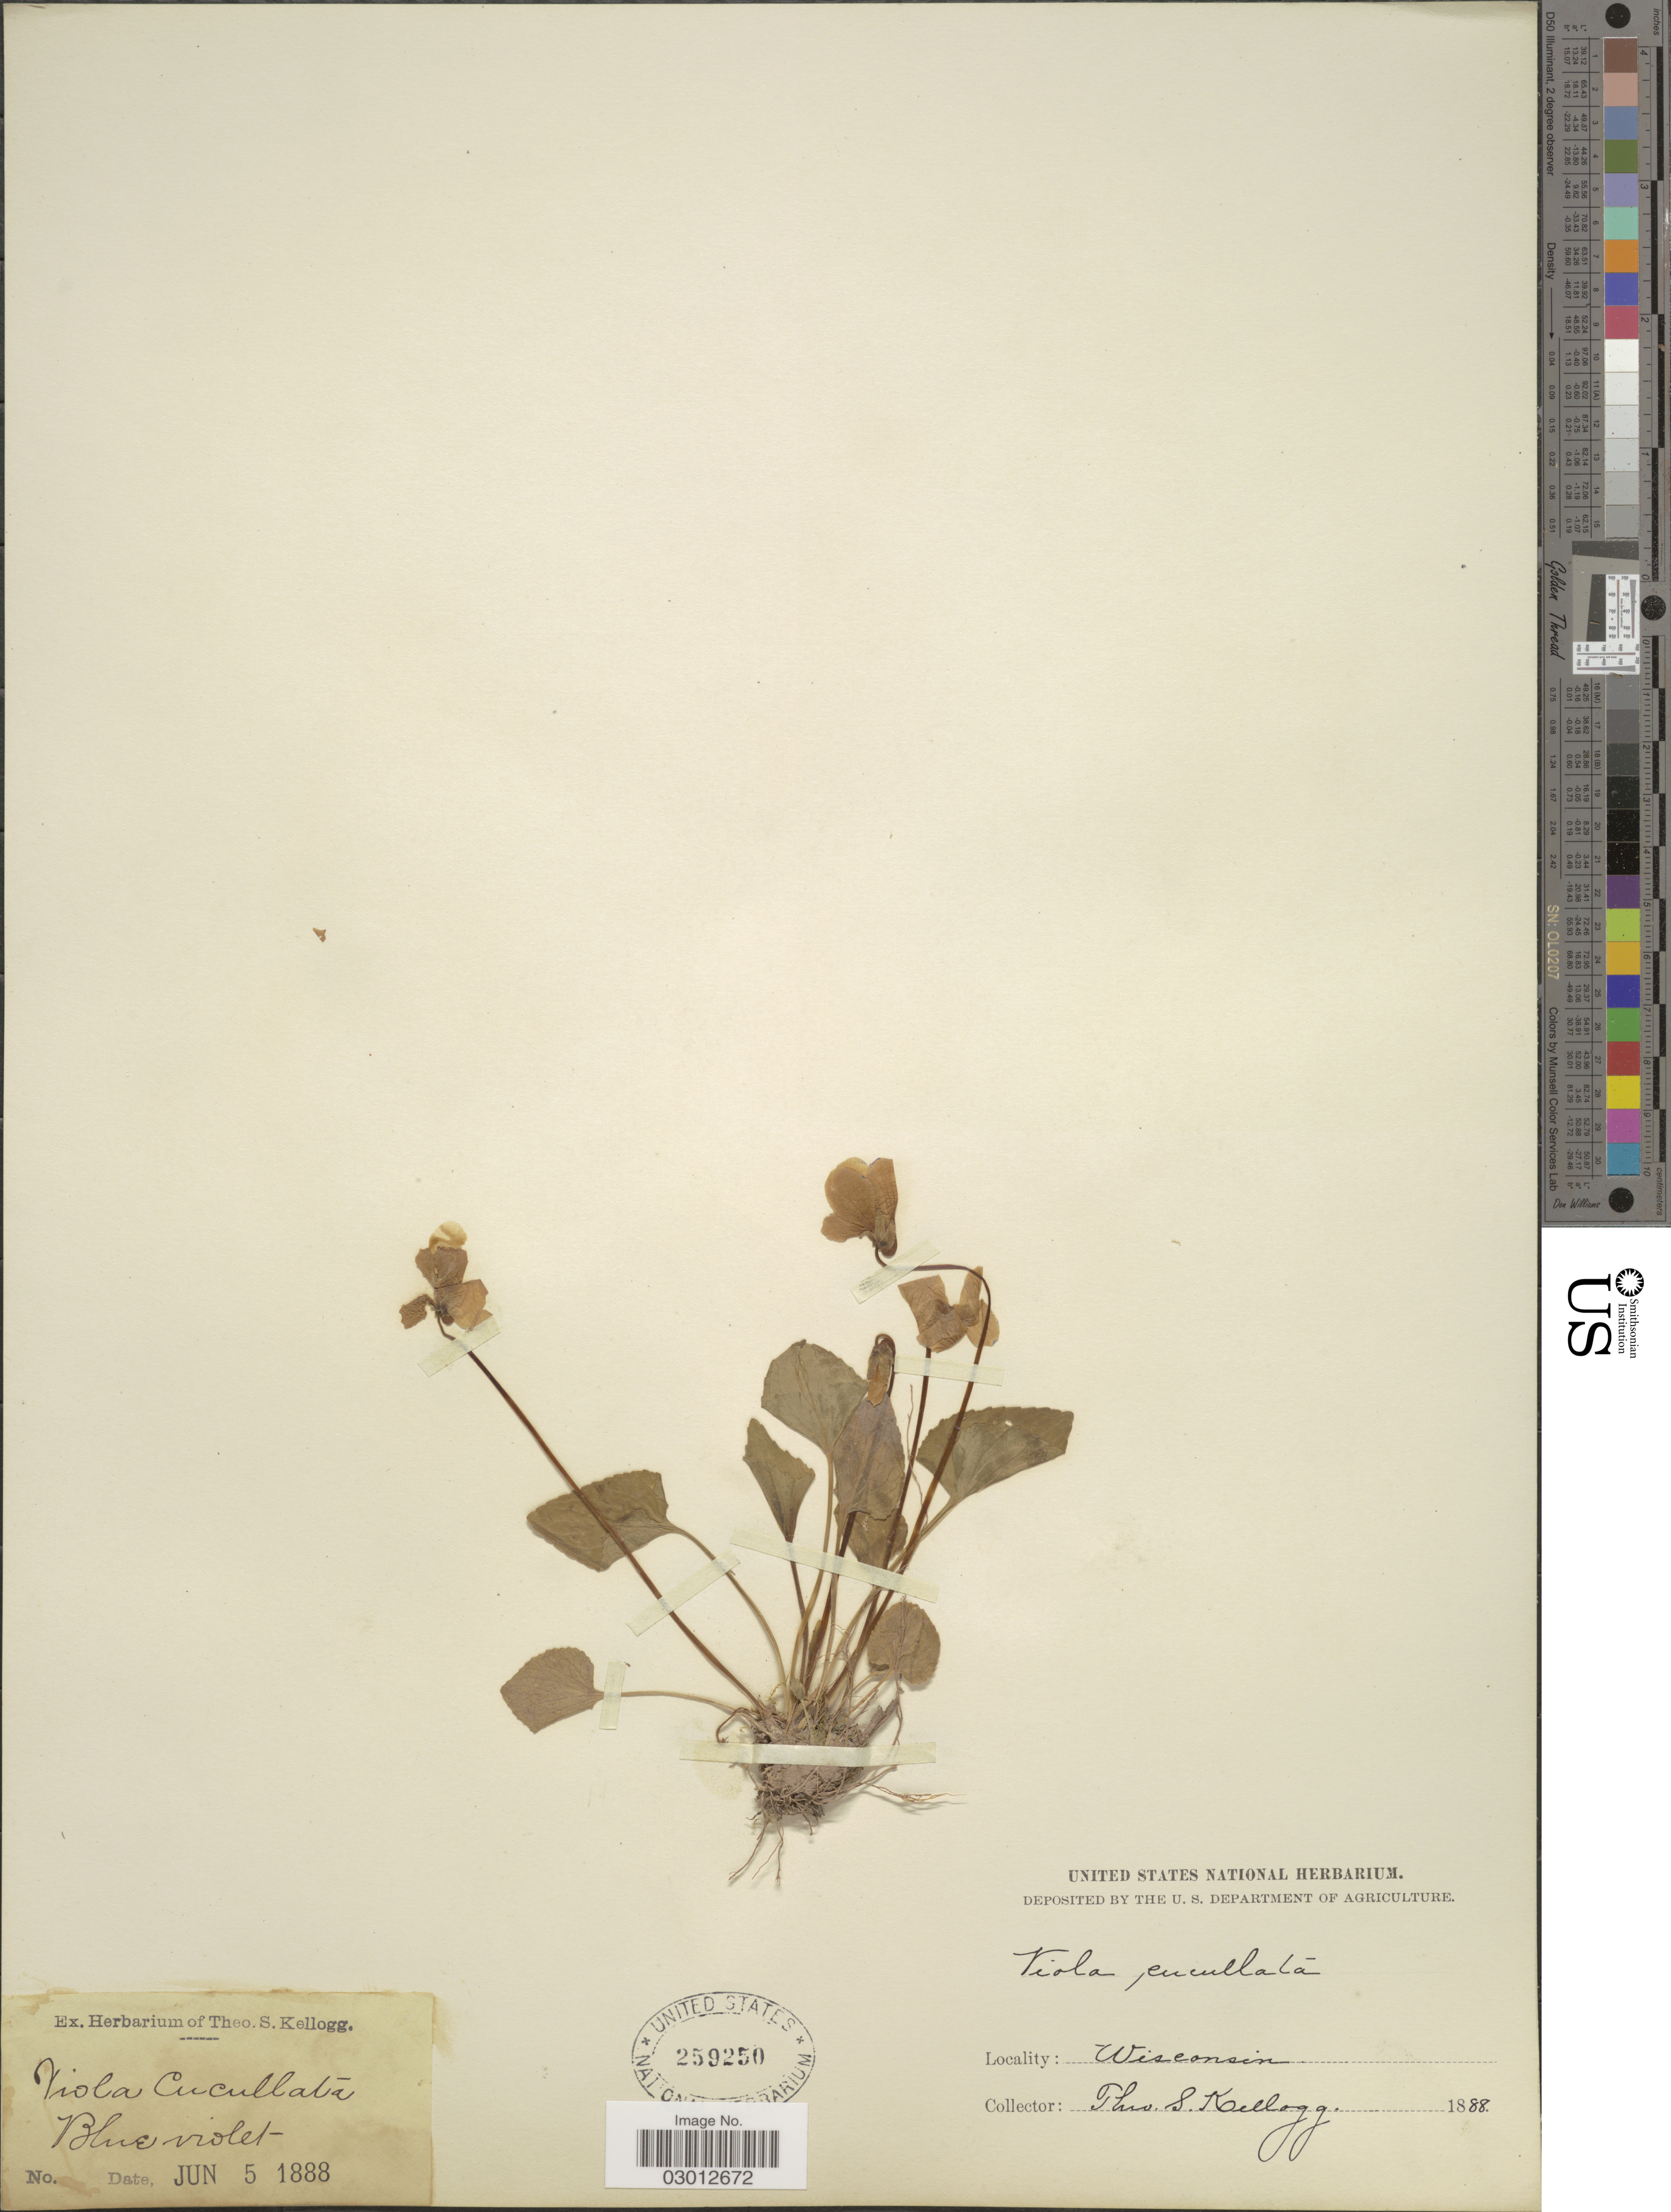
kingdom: Plantae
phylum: Tracheophyta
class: Magnoliopsida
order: Malpighiales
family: Violaceae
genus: Viola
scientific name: Viola papilionacea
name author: Pursh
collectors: T. S. Kellogg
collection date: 1888-06-05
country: United States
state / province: Wisconsin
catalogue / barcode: US 259250